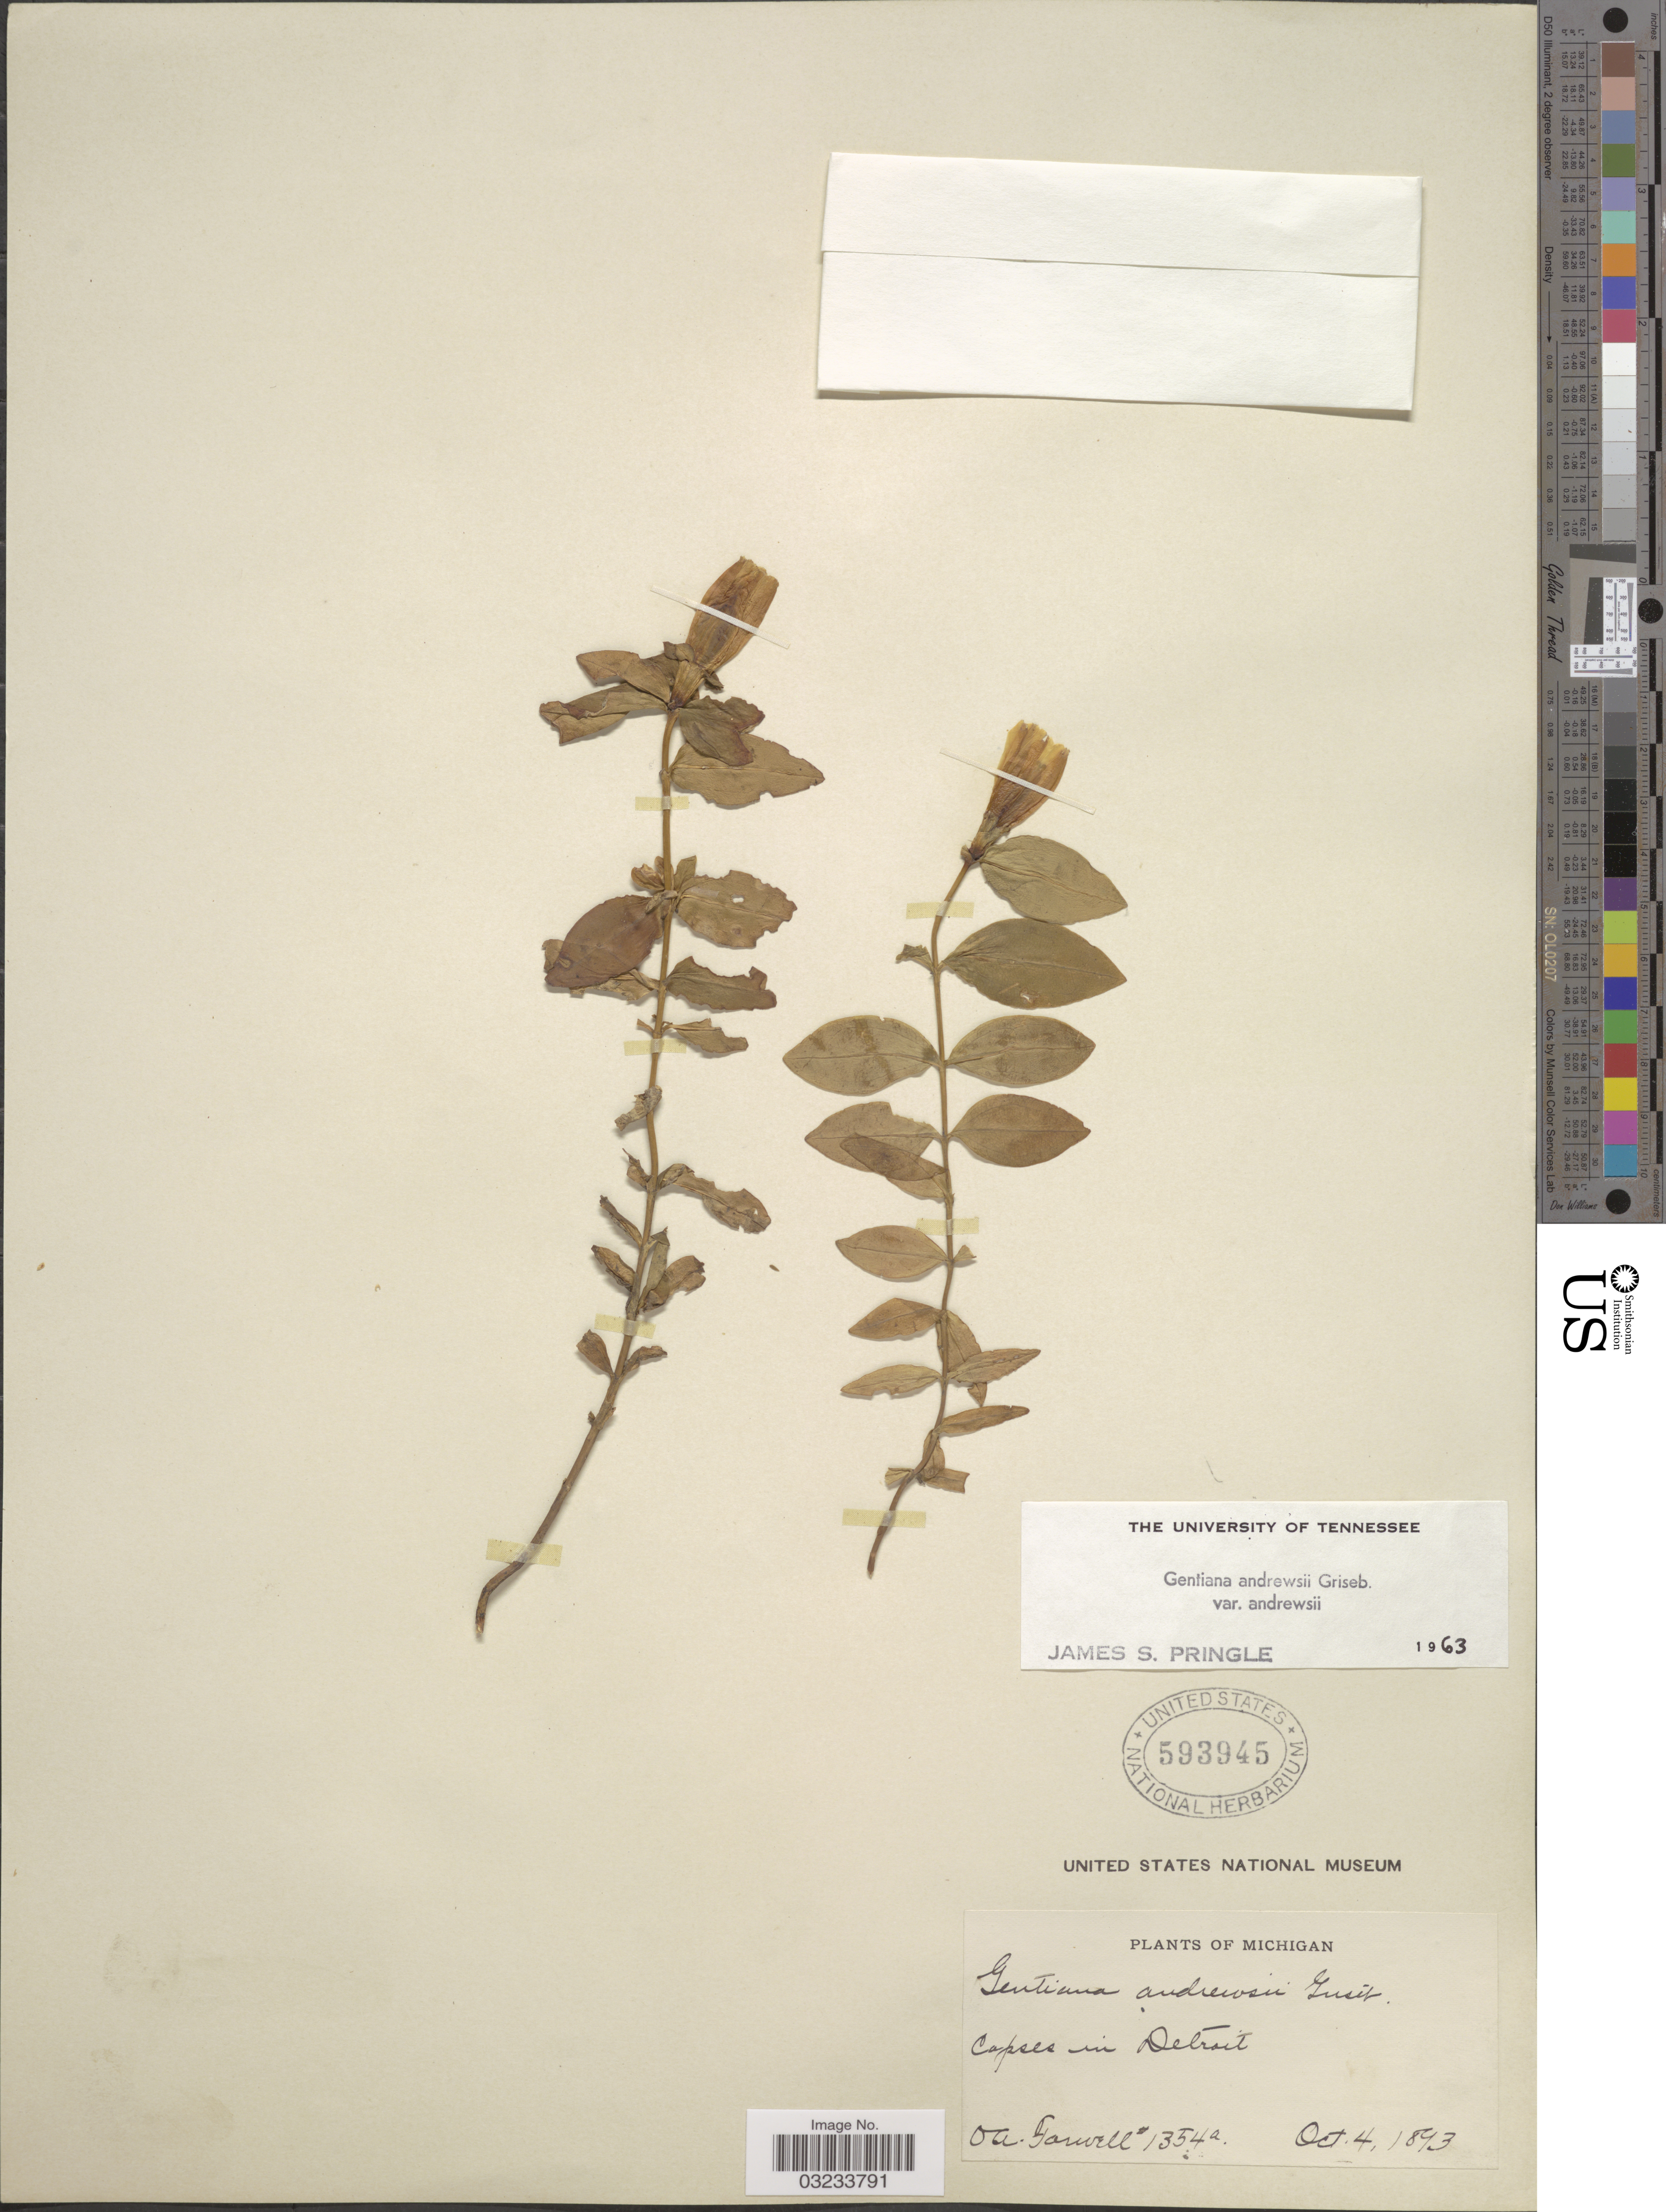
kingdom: Plantae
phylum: Tracheophyta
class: Magnoliopsida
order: Gentianales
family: Gentianaceae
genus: Gentiana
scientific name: Gentiana andrewsii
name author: Griseb.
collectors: O. Farwell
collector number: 1354a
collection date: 1893-10-04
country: United States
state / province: Michigan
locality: Copses in Detroit.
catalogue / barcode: US 593945